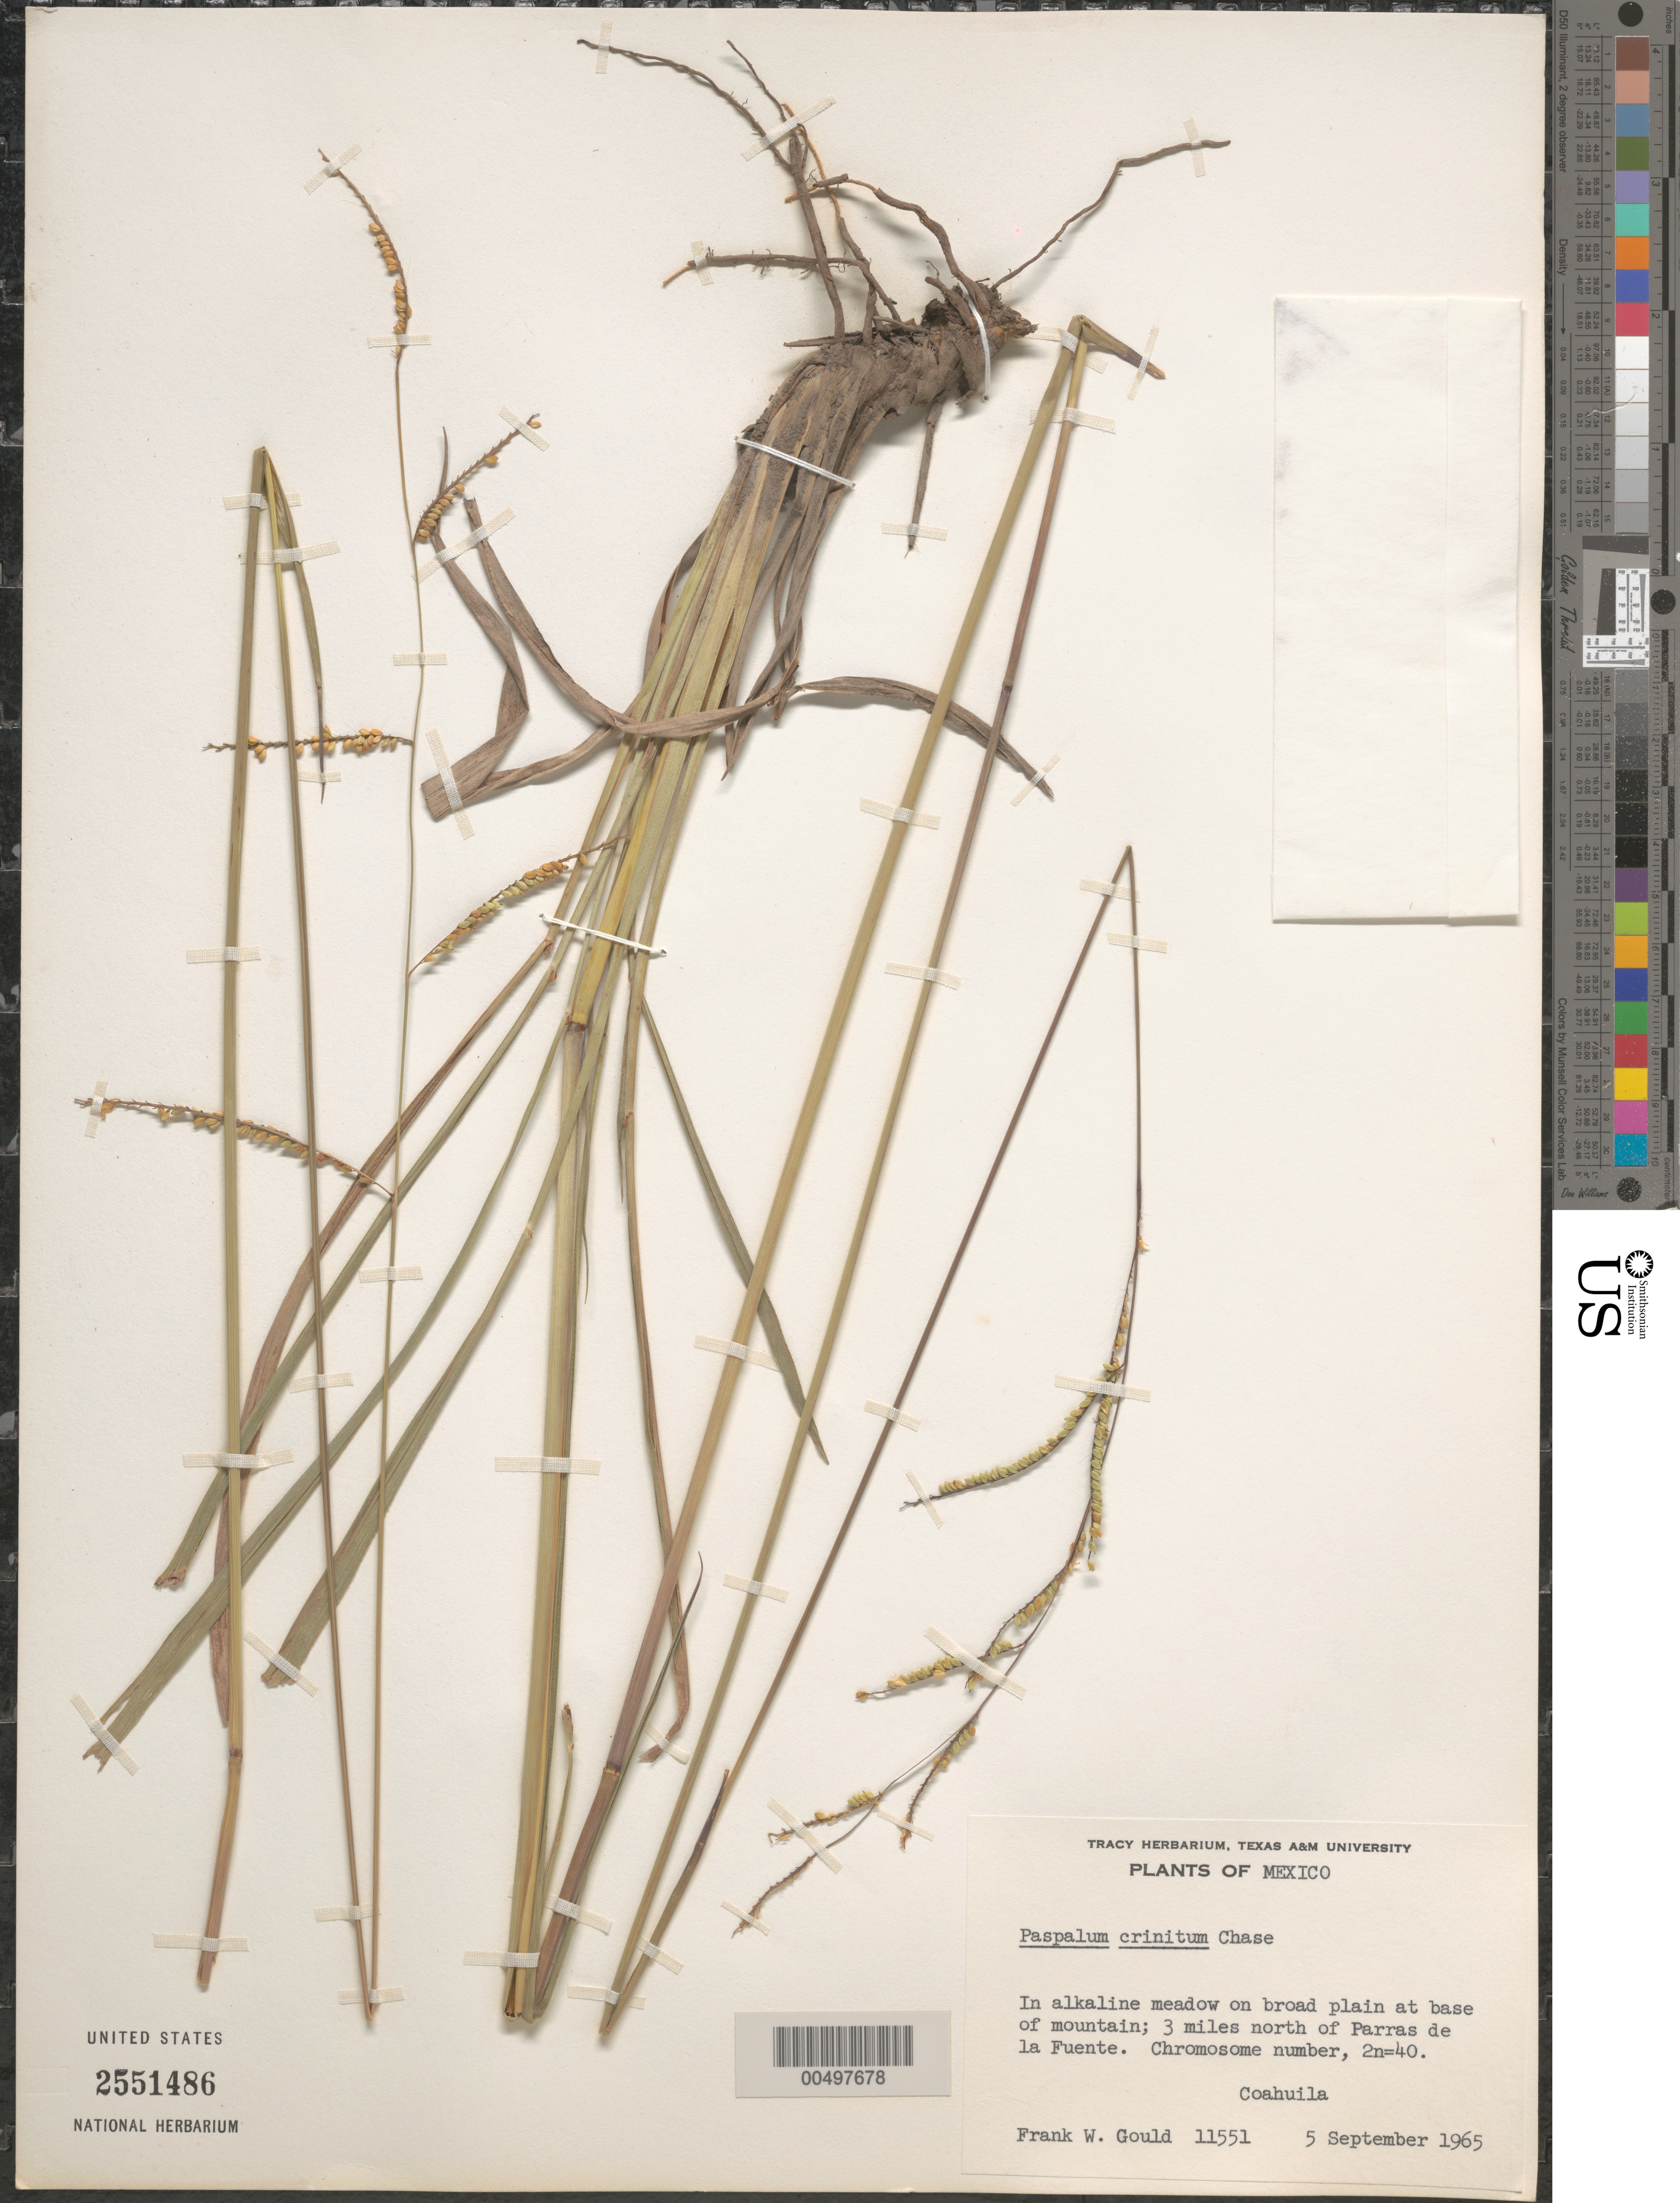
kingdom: Plantae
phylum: Tracheophyta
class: Liliopsida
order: Poales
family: Poaceae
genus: Paspalum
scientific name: Paspalum crinitum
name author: Chase in Hitchc.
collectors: F. W. Gould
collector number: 11551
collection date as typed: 5 Sep 1965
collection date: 1965-09-05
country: Mexico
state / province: Coahuila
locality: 3 mi N of Parras de la Fuente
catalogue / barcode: US 2551486